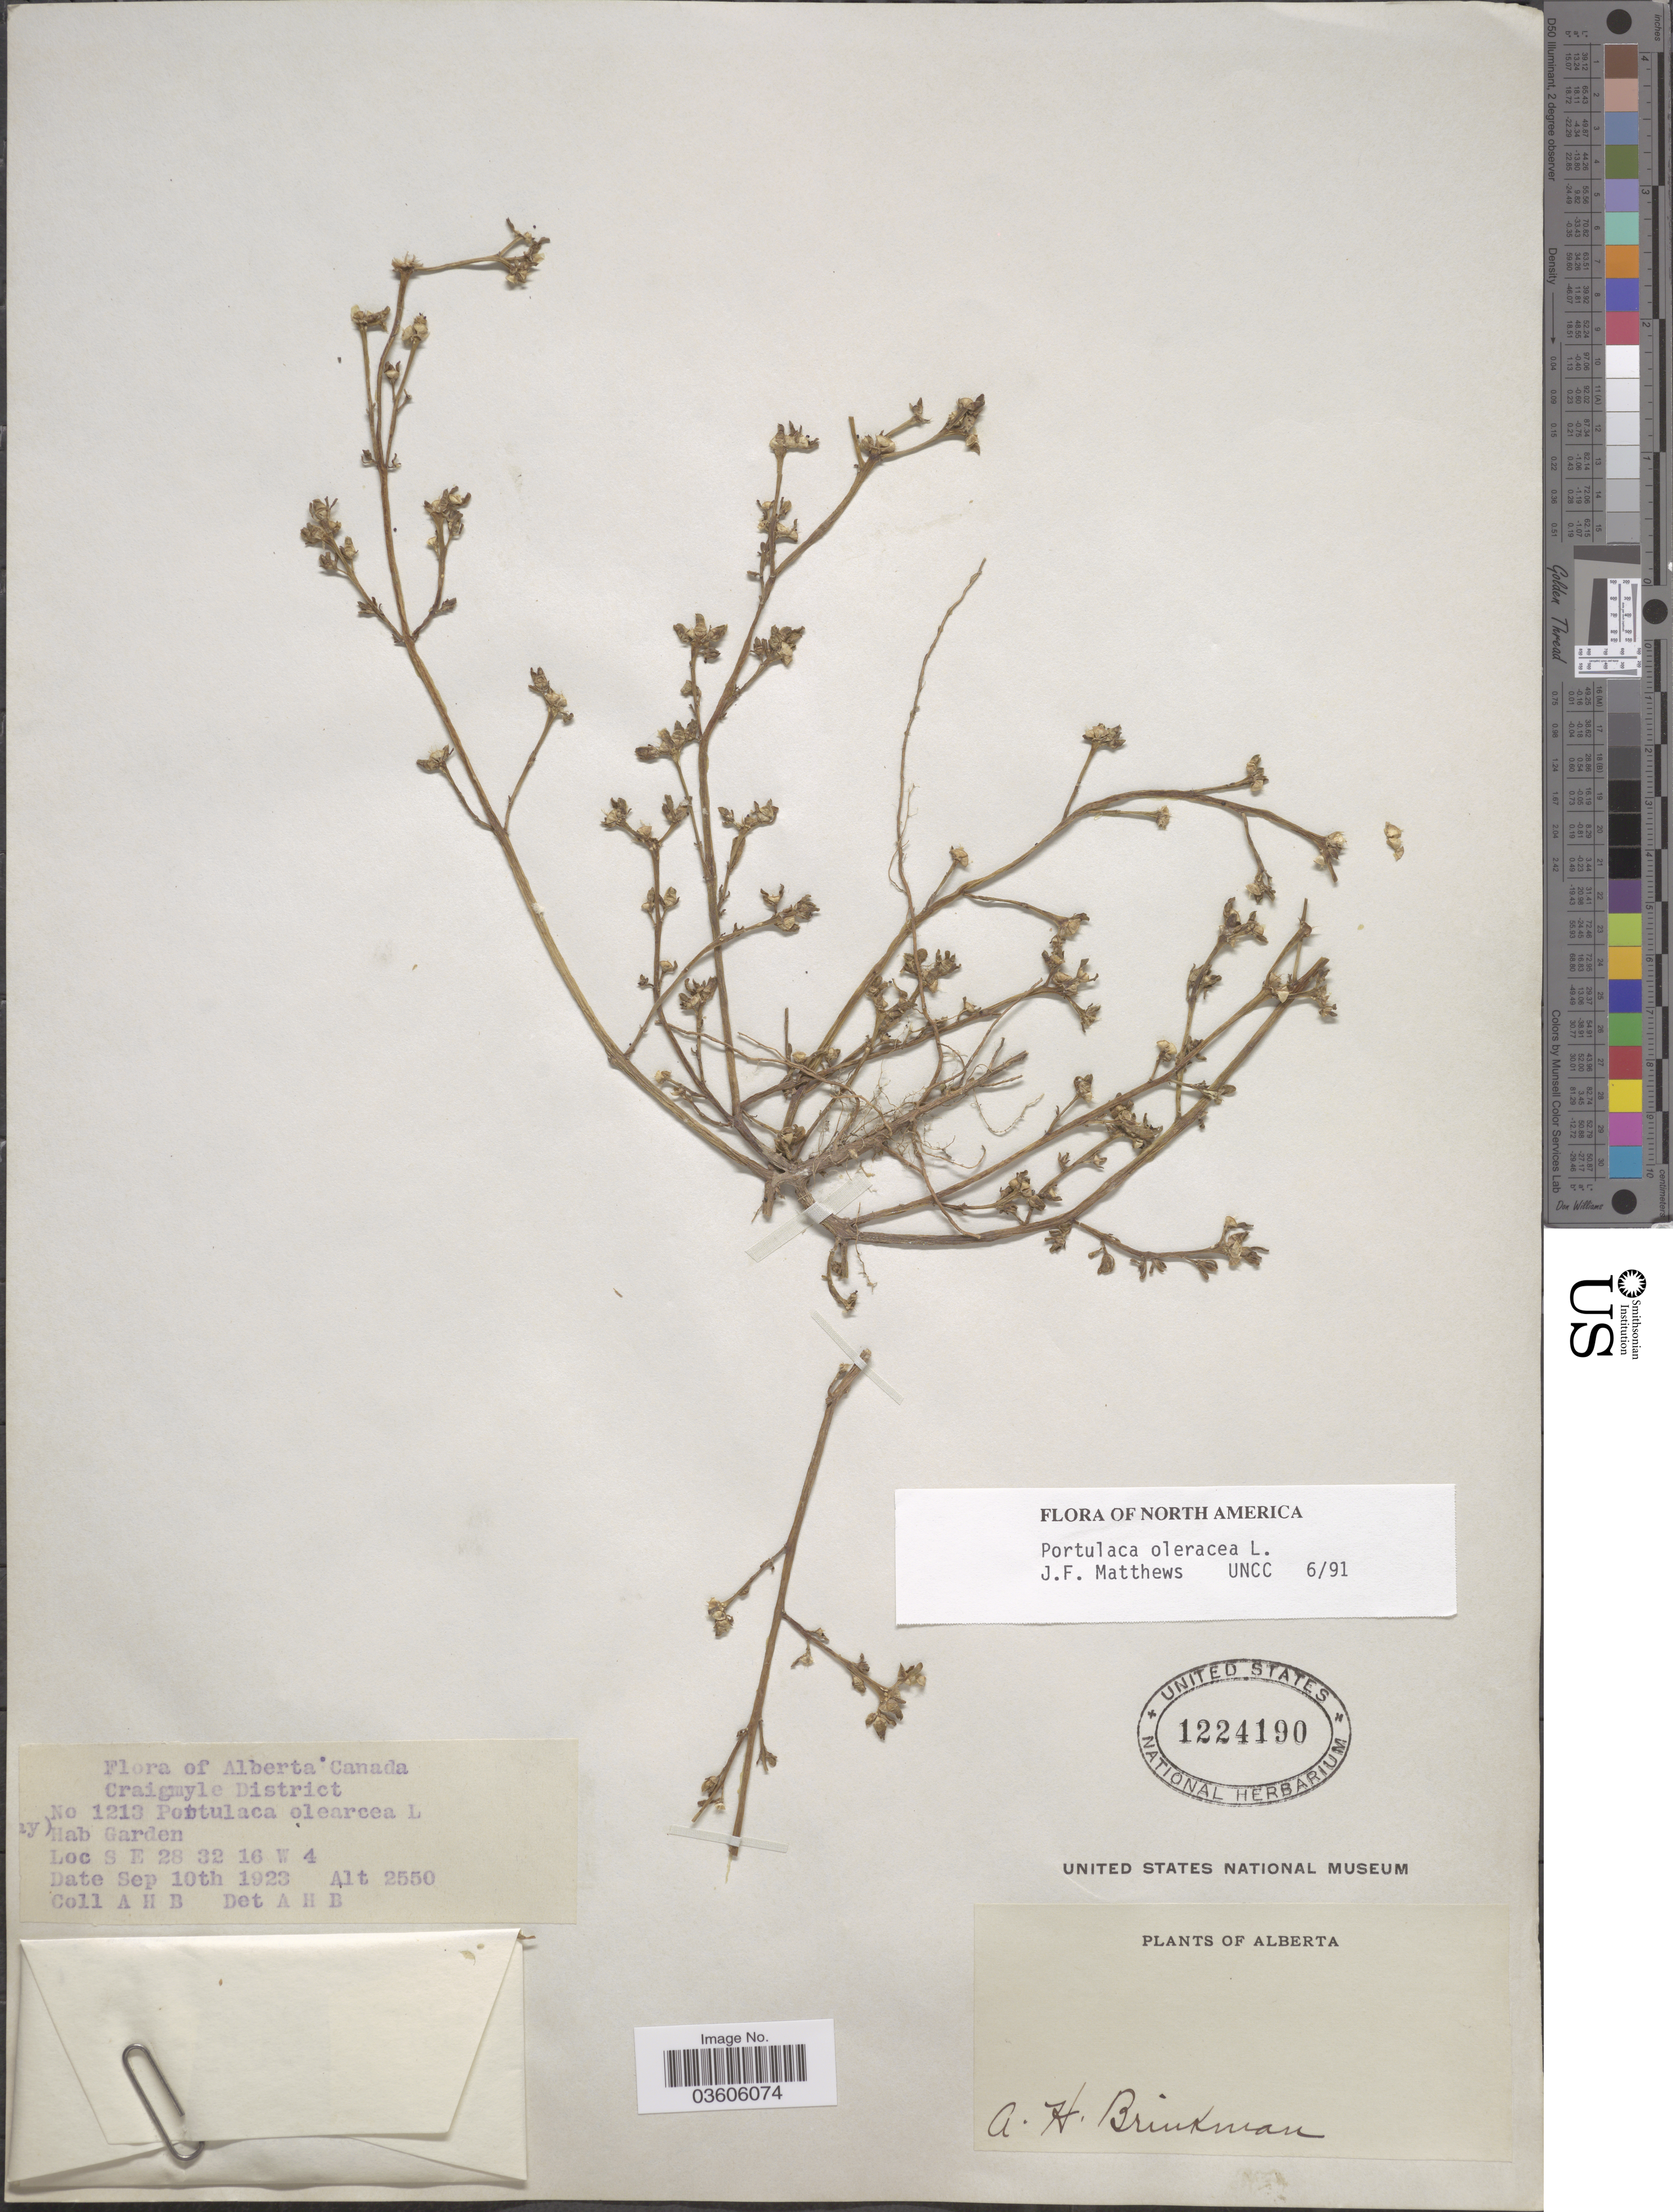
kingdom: Plantae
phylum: Tracheophyta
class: Magnoliopsida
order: Caryophyllales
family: Portulacaceae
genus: Portulaca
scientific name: Portulaca oleracea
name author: L.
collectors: A. Brinkman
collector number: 1213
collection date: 1923-09-10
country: Canada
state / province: Alberta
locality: Craigmyle District. Garden.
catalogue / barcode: US 1224190